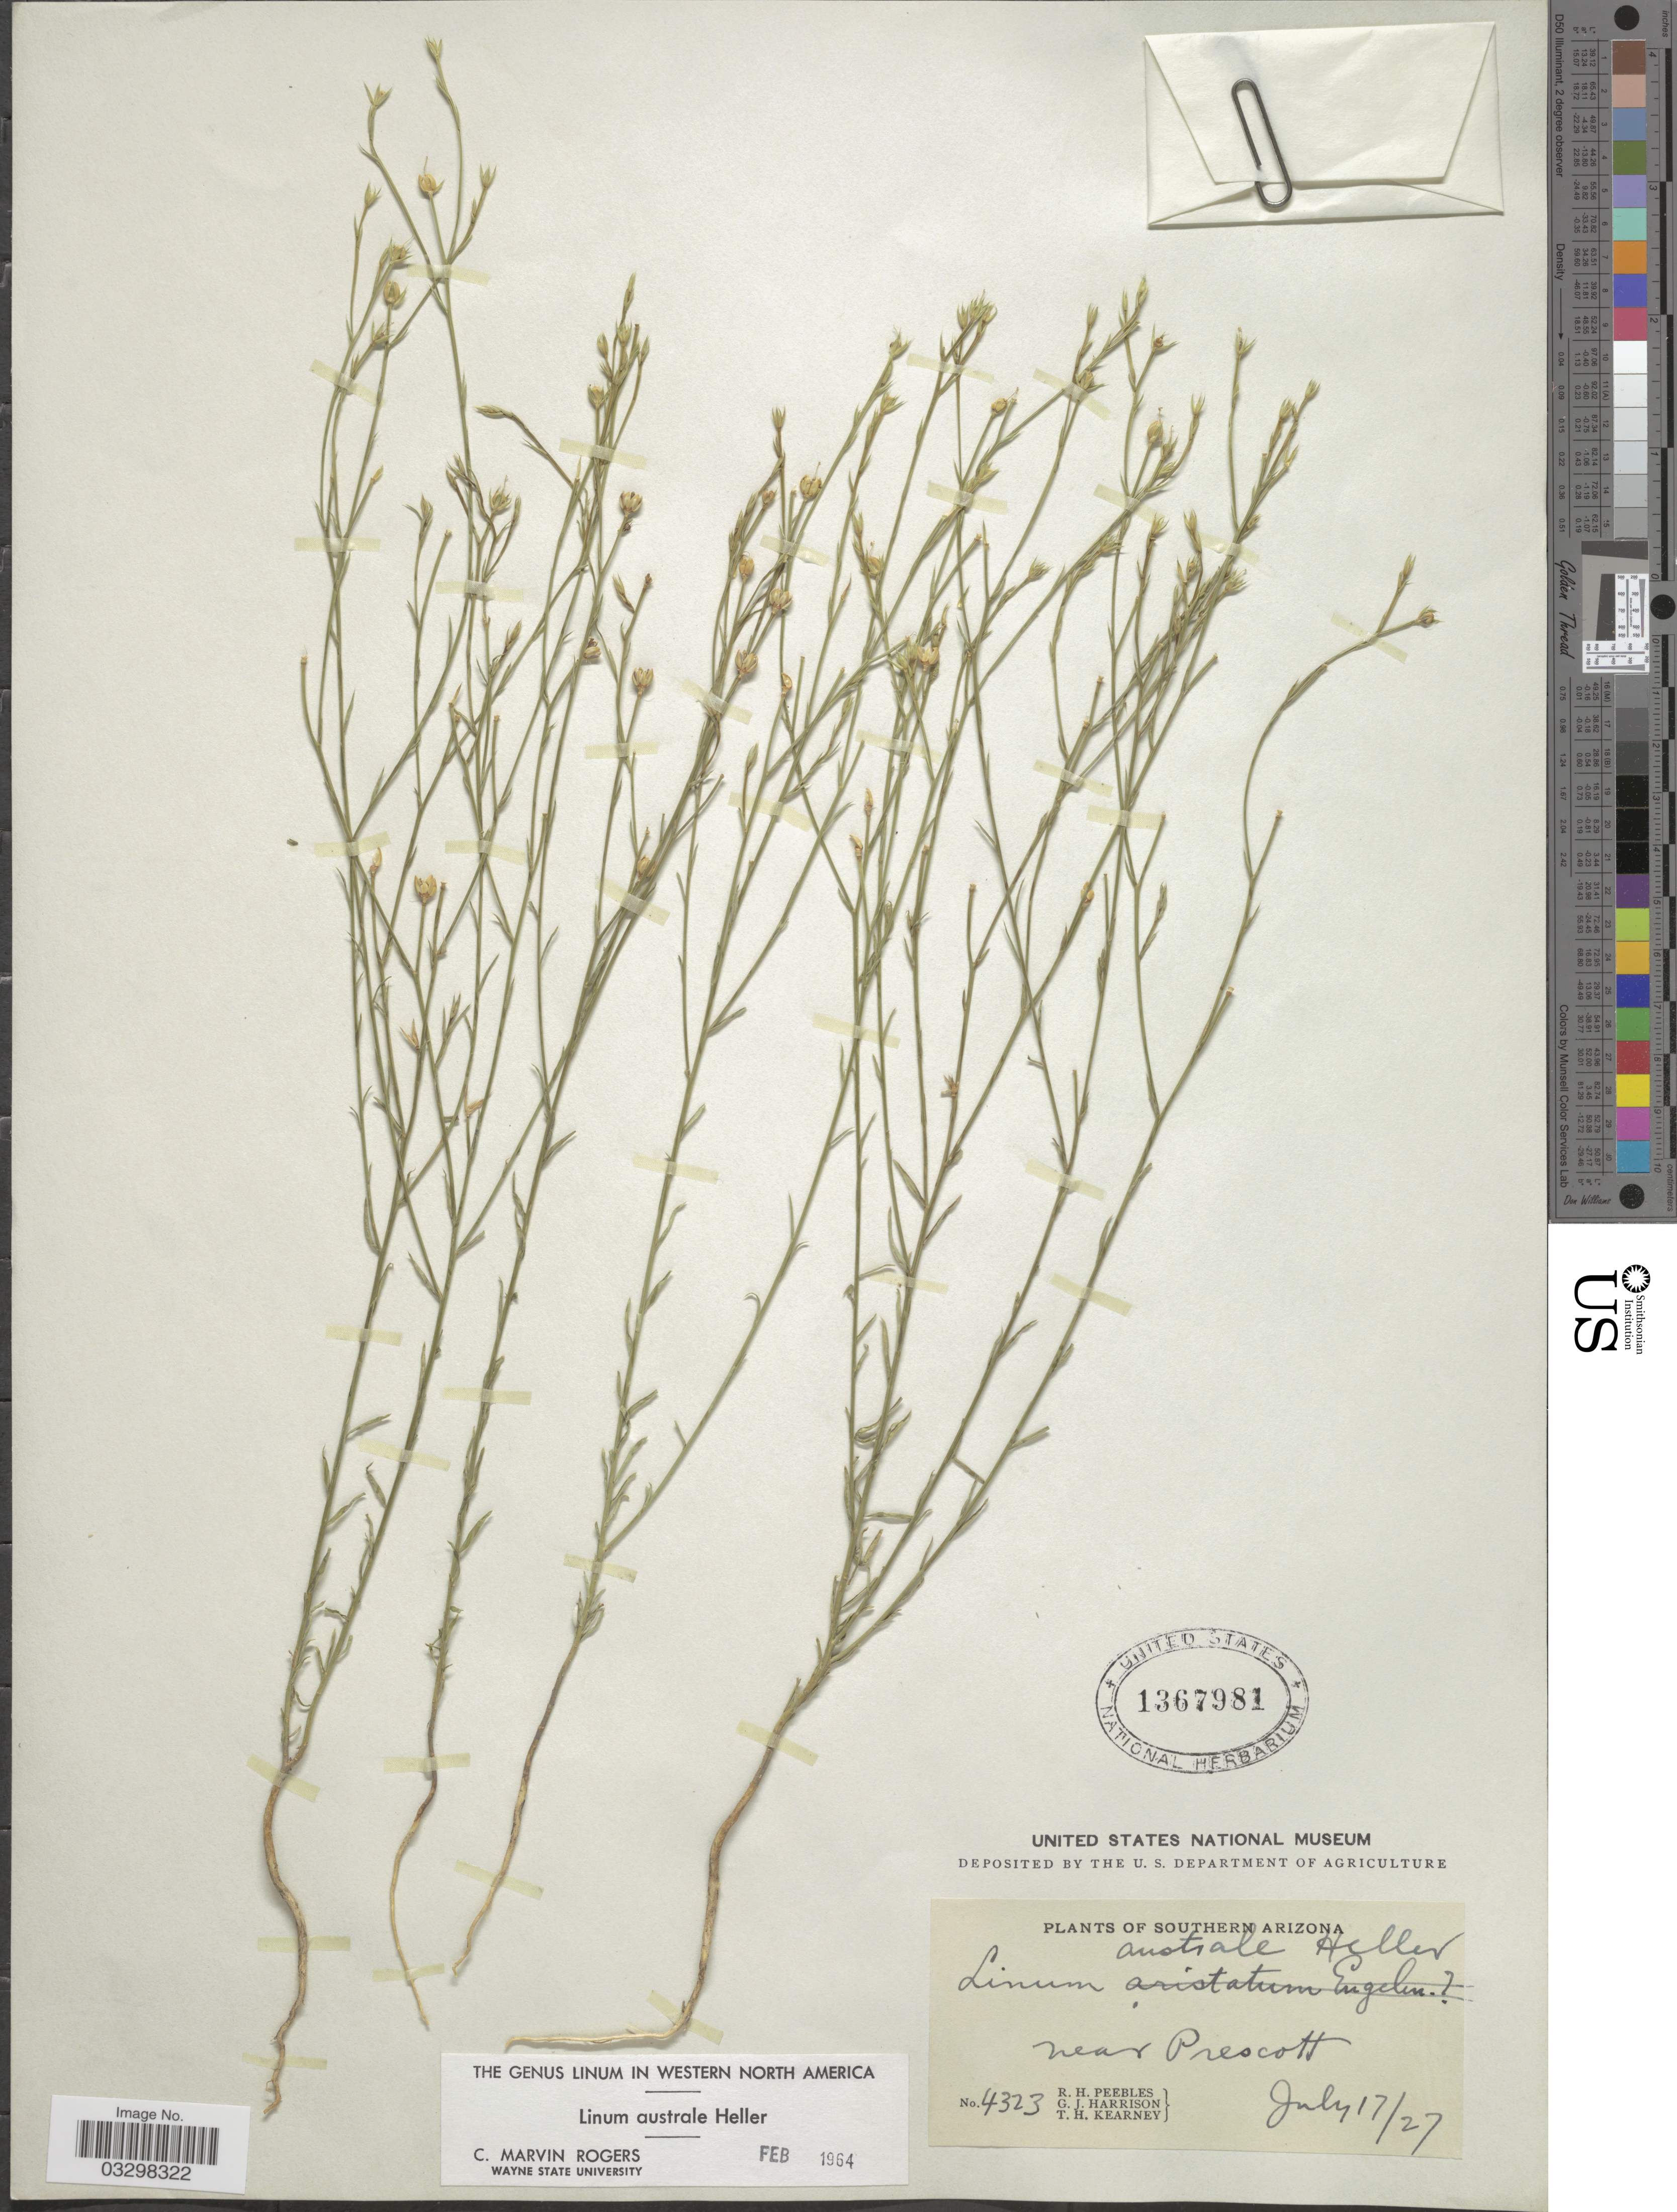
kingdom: Plantae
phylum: Tracheophyta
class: Magnoliopsida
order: Malpighiales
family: Linaceae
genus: Linum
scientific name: Linum australe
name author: A. Heller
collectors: R. H. Peebles, G. J. Harrison & T. H. Kearney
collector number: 4323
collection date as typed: Transcribed d/m/y: 17/7/27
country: United States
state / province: Arizona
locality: Southern Arizona. Near Prescott.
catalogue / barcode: US 1367981